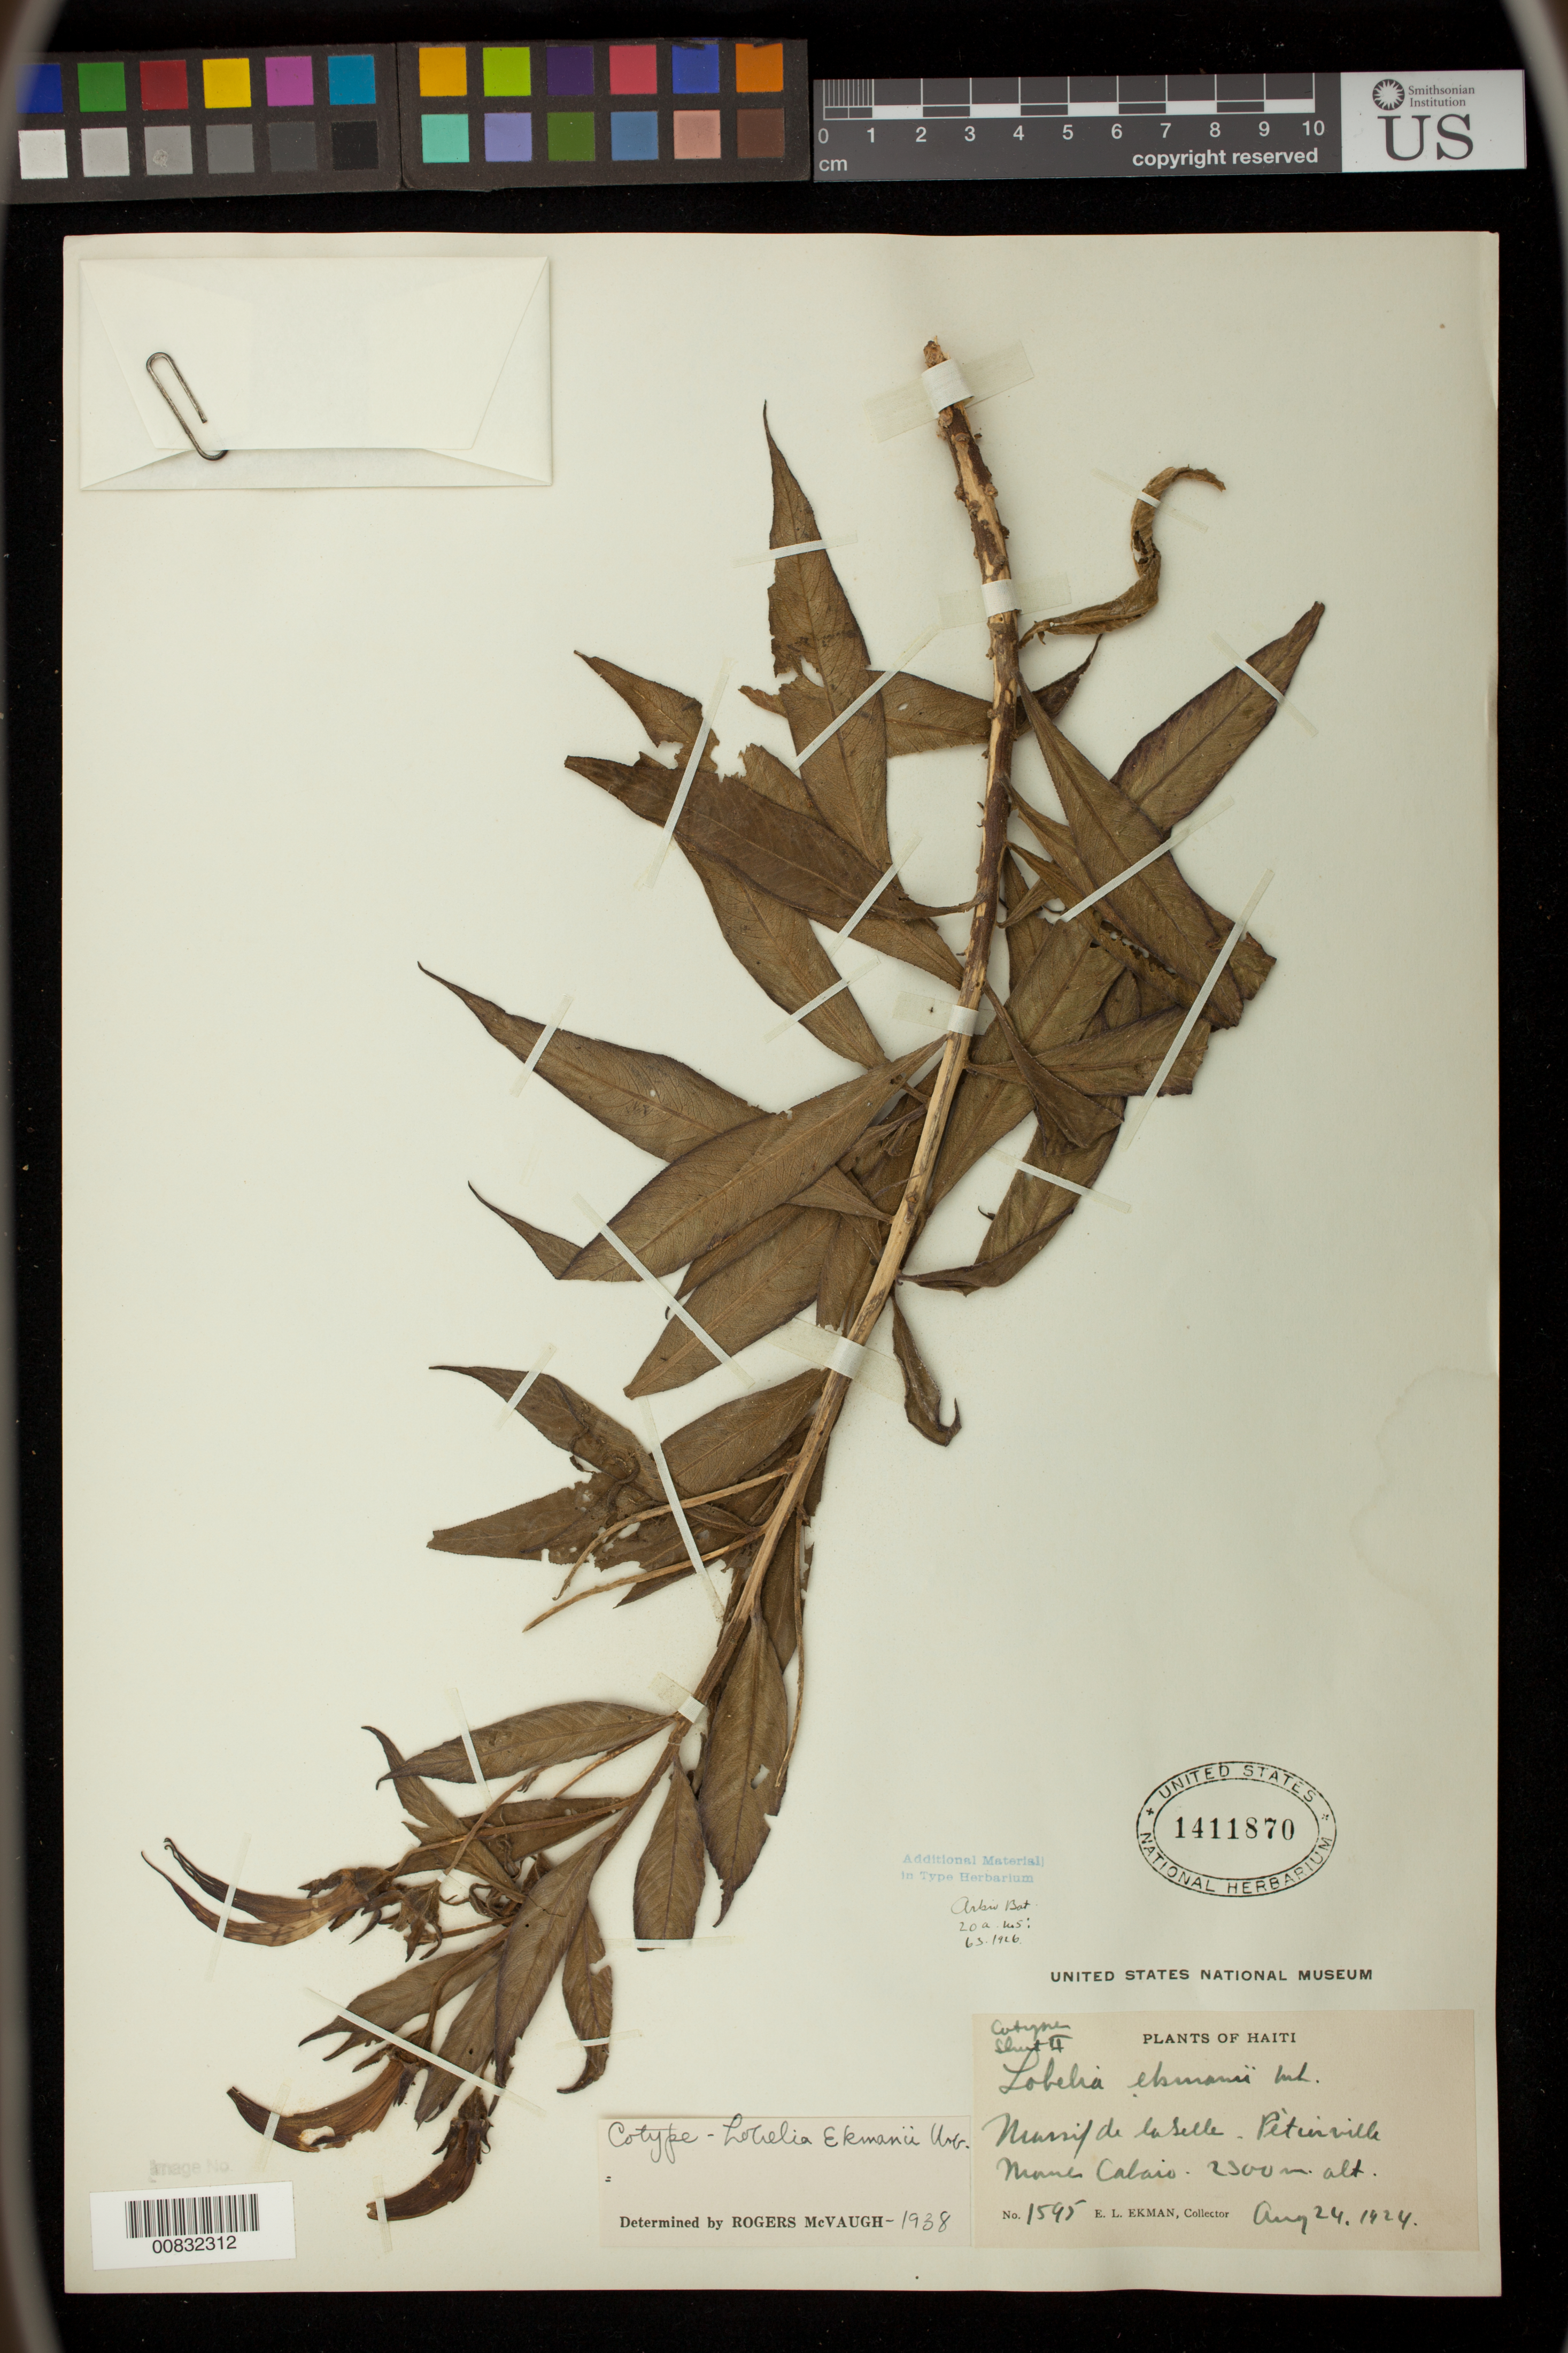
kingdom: Plantae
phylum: Tracheophyta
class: Magnoliopsida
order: Asterales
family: Campanulaceae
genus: Lobelia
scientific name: Lobelia ekmanii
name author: Urb.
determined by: McVaugh, R.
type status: Isotype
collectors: E. L. Ekman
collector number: H 1595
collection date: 1924-08-24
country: Haiti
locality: Massif de la Selle, Petionville, slopes of M. Cabaio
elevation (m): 2300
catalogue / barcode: US 1411870